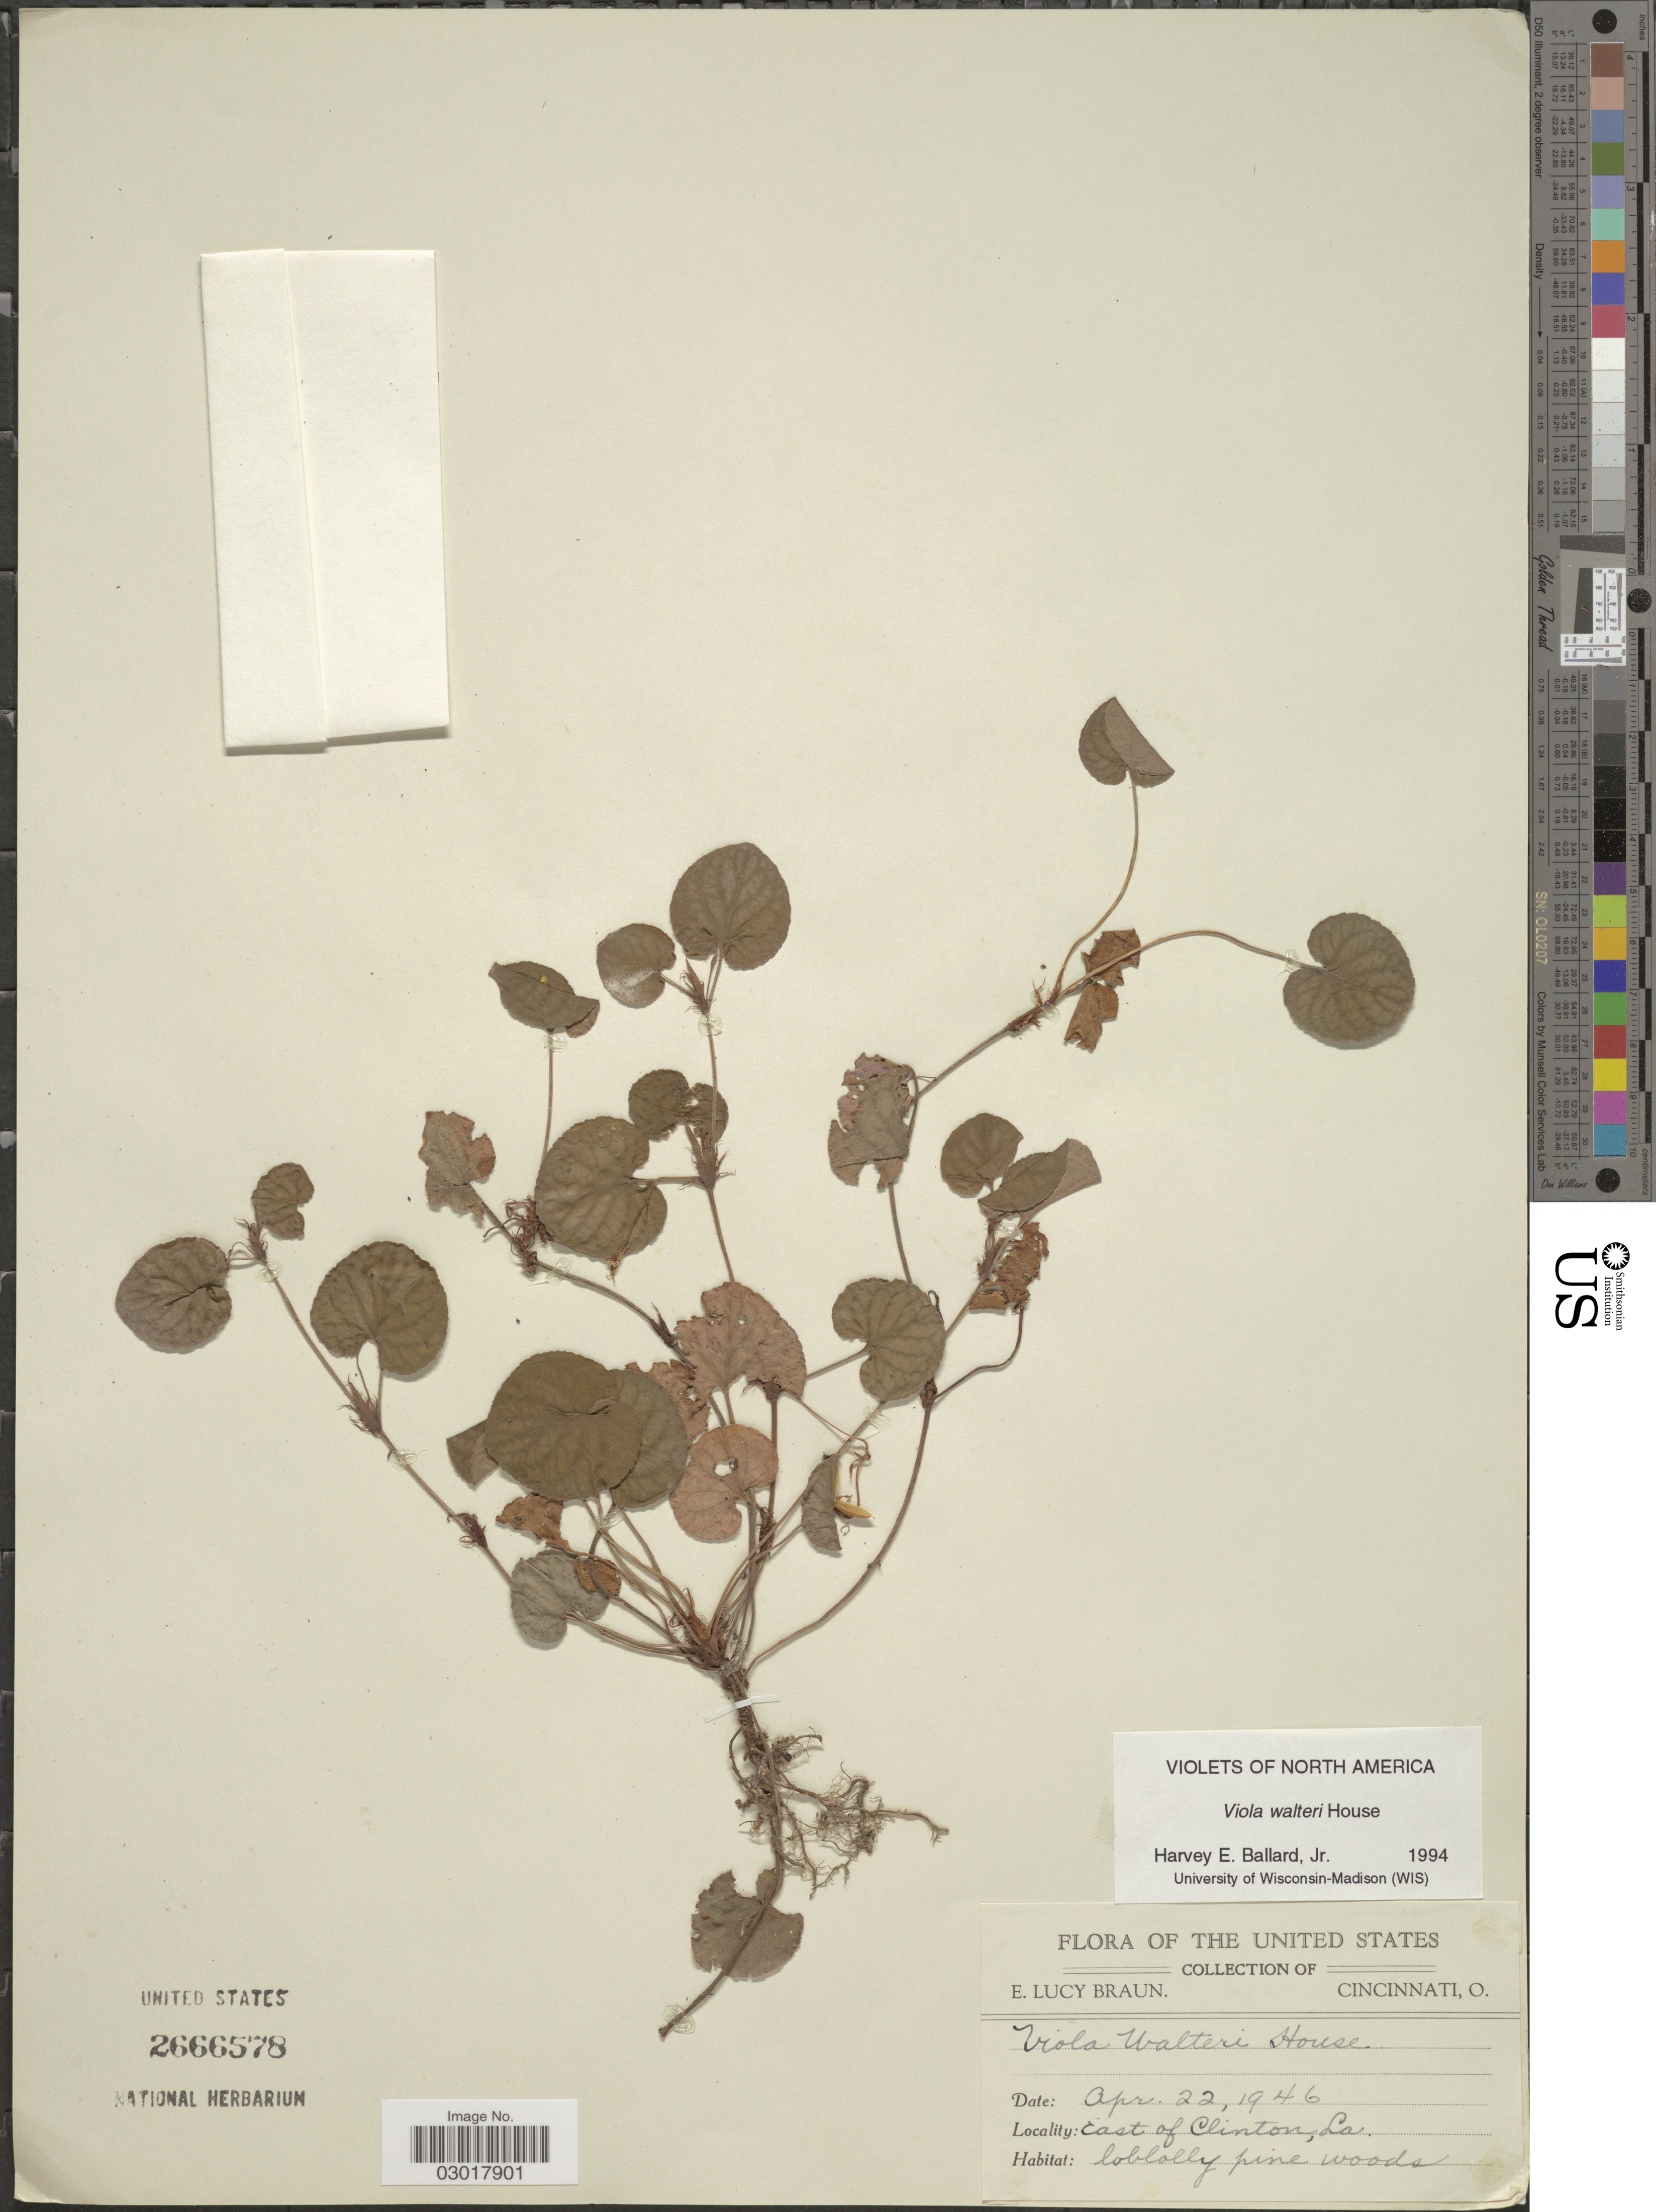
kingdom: Plantae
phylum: Tracheophyta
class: Magnoliopsida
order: Malpighiales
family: Violaceae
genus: Viola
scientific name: Viola walteri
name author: House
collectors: E. L. Braun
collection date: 1946-04-22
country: United States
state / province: Louisiana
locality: East of Clinton.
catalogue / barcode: US 2666578